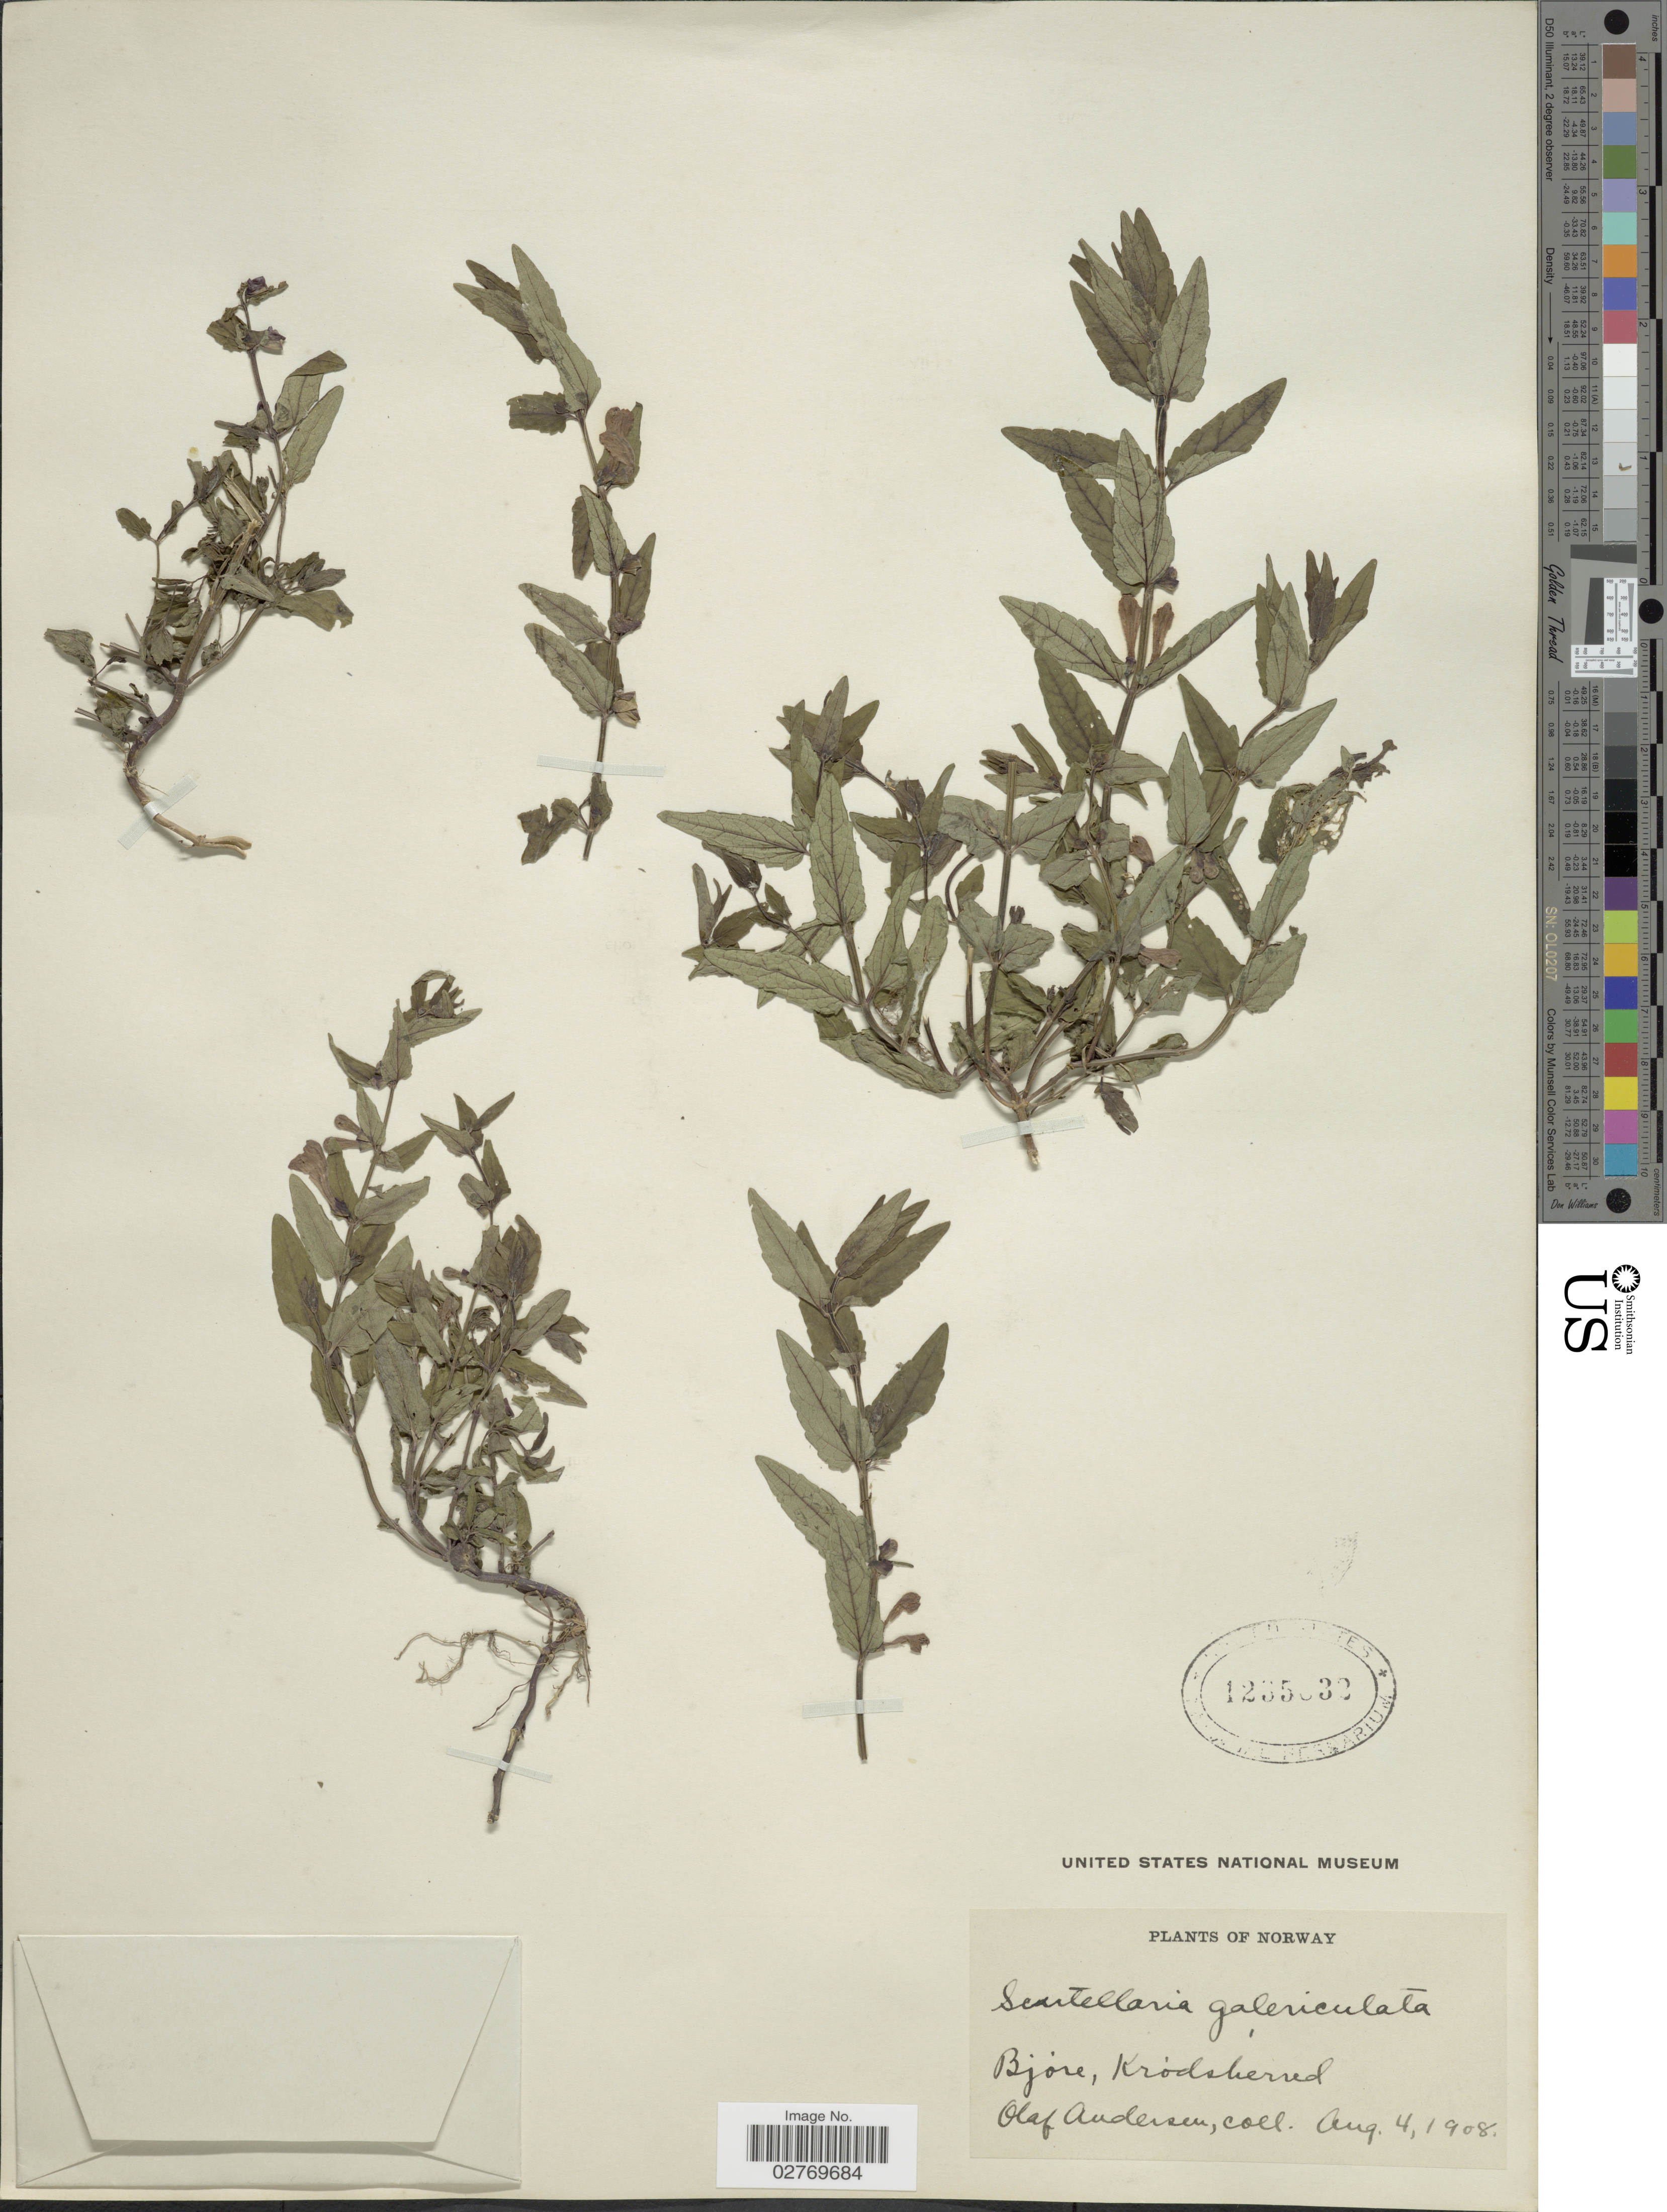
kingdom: Plantae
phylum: Tracheophyta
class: Magnoliopsida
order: Lamiales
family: Lamiaceae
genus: Scutellaria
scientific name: Scutellaria galericulata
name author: L.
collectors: O. Andersen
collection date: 1908-08-04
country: Norway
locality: Bjore, Krodskerred.